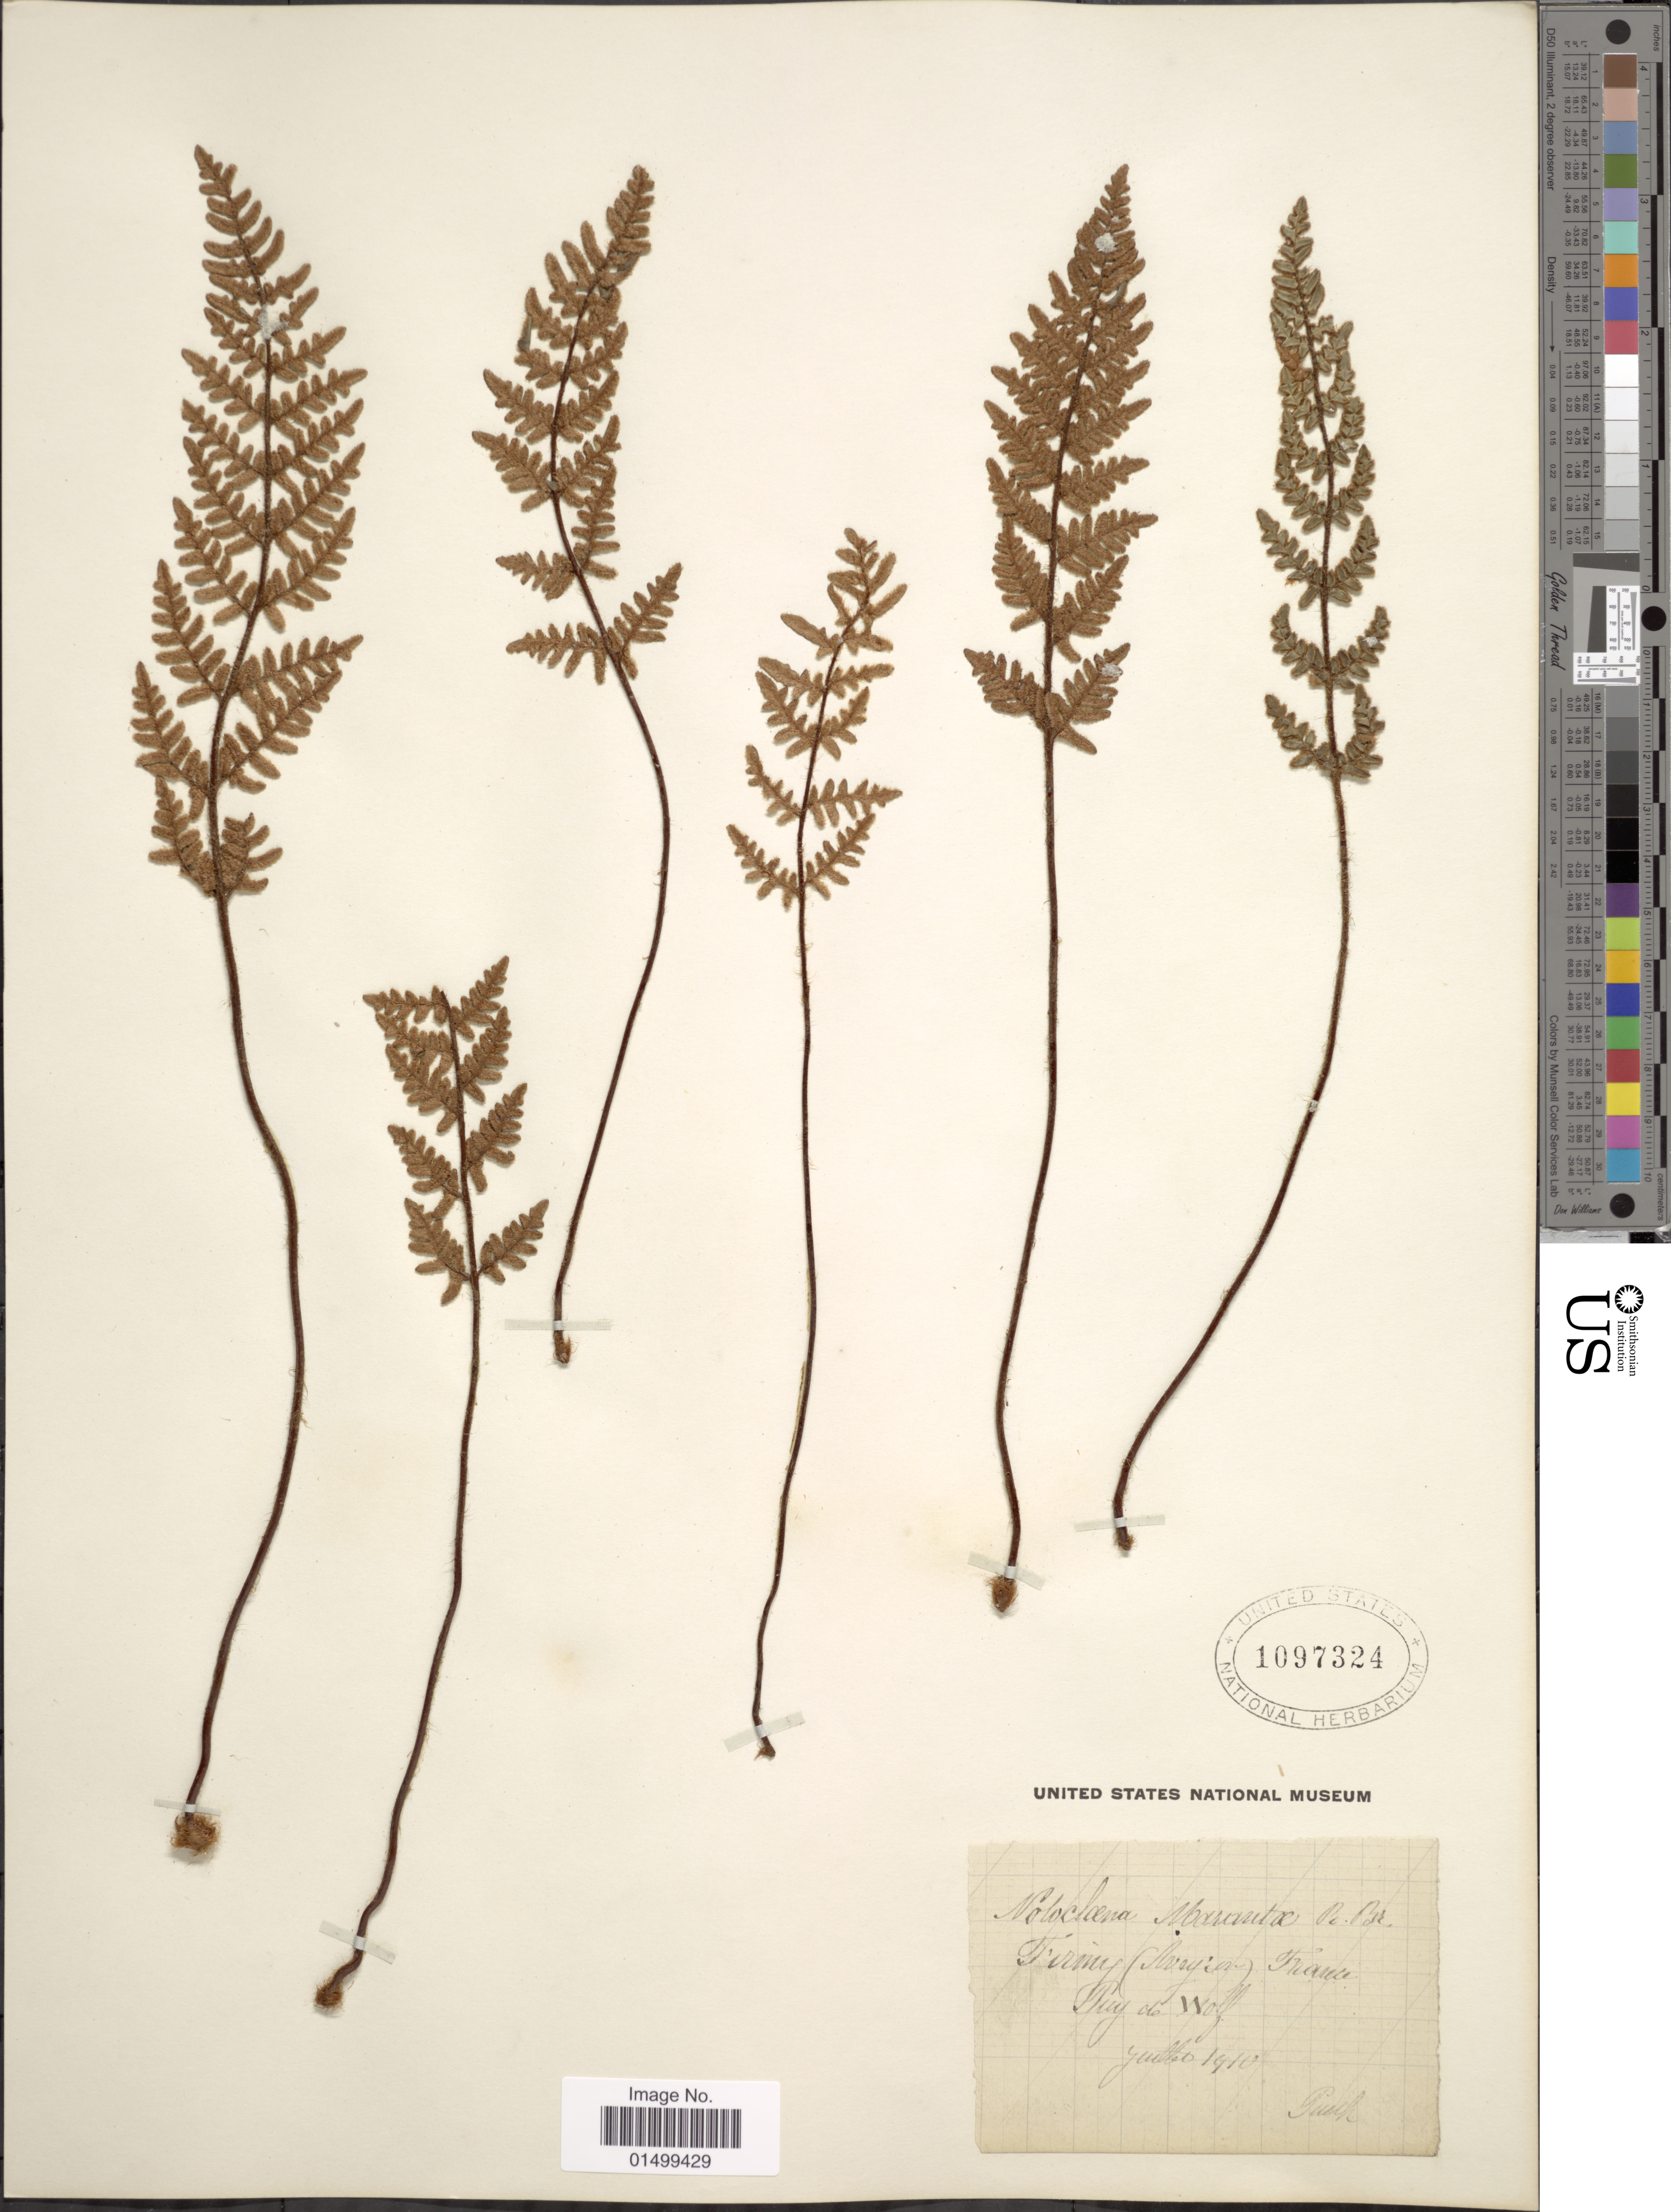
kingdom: Plantae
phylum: Tracheophyta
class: Polypodiopsida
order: Polypodiales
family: Pteridaceae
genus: Cheilanthes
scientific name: Cheilanthes marantae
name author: Domin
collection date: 1910-07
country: France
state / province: Occitanie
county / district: Aveyron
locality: Firmy (Aveyron)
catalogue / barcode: US 1097324